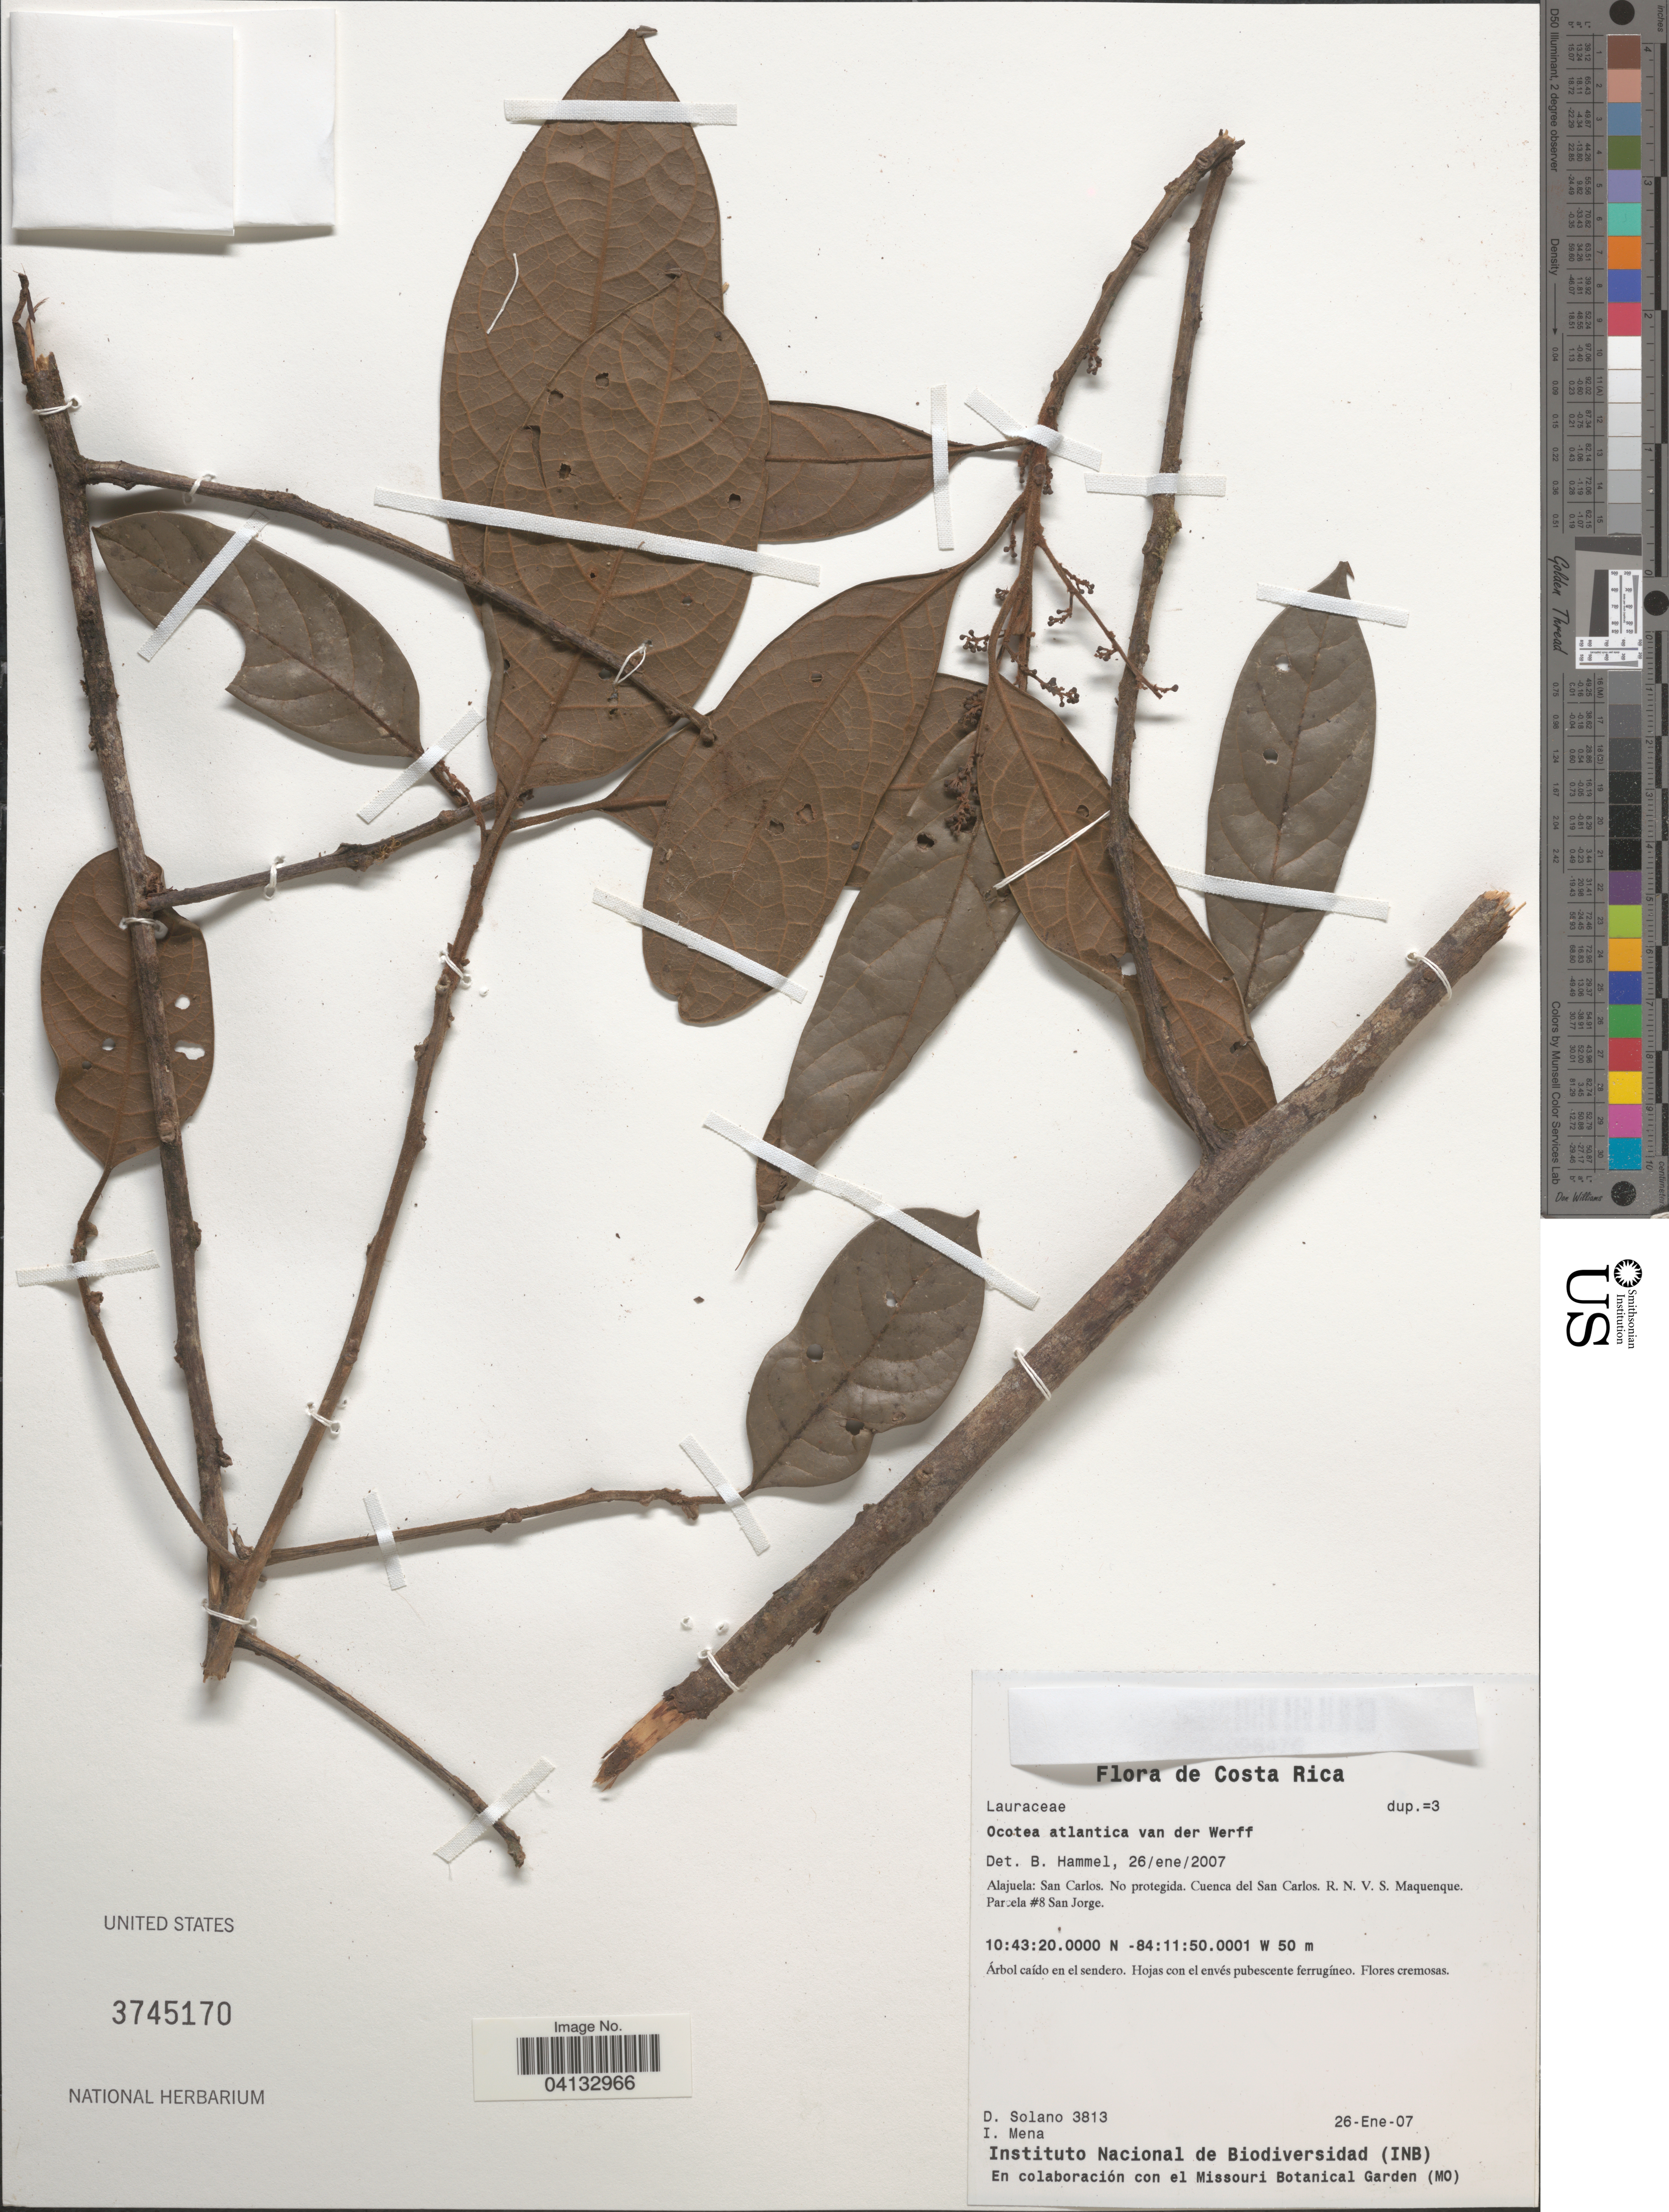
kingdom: Plantae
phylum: Tracheophyta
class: Magnoliopsida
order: Laurales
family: Lauraceae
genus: Ocotea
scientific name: Ocotea atlantica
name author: van der Werff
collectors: D. Solano & I. Mena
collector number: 3813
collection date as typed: Transcribed d/m/y: 26/1/7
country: Costa Rica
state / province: Alajuela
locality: San Carlos. No protegida. Cuenca del San Carlos. R. N. V. S. Maquenque. Parcela #8 San Jorge.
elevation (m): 50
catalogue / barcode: US 3745170